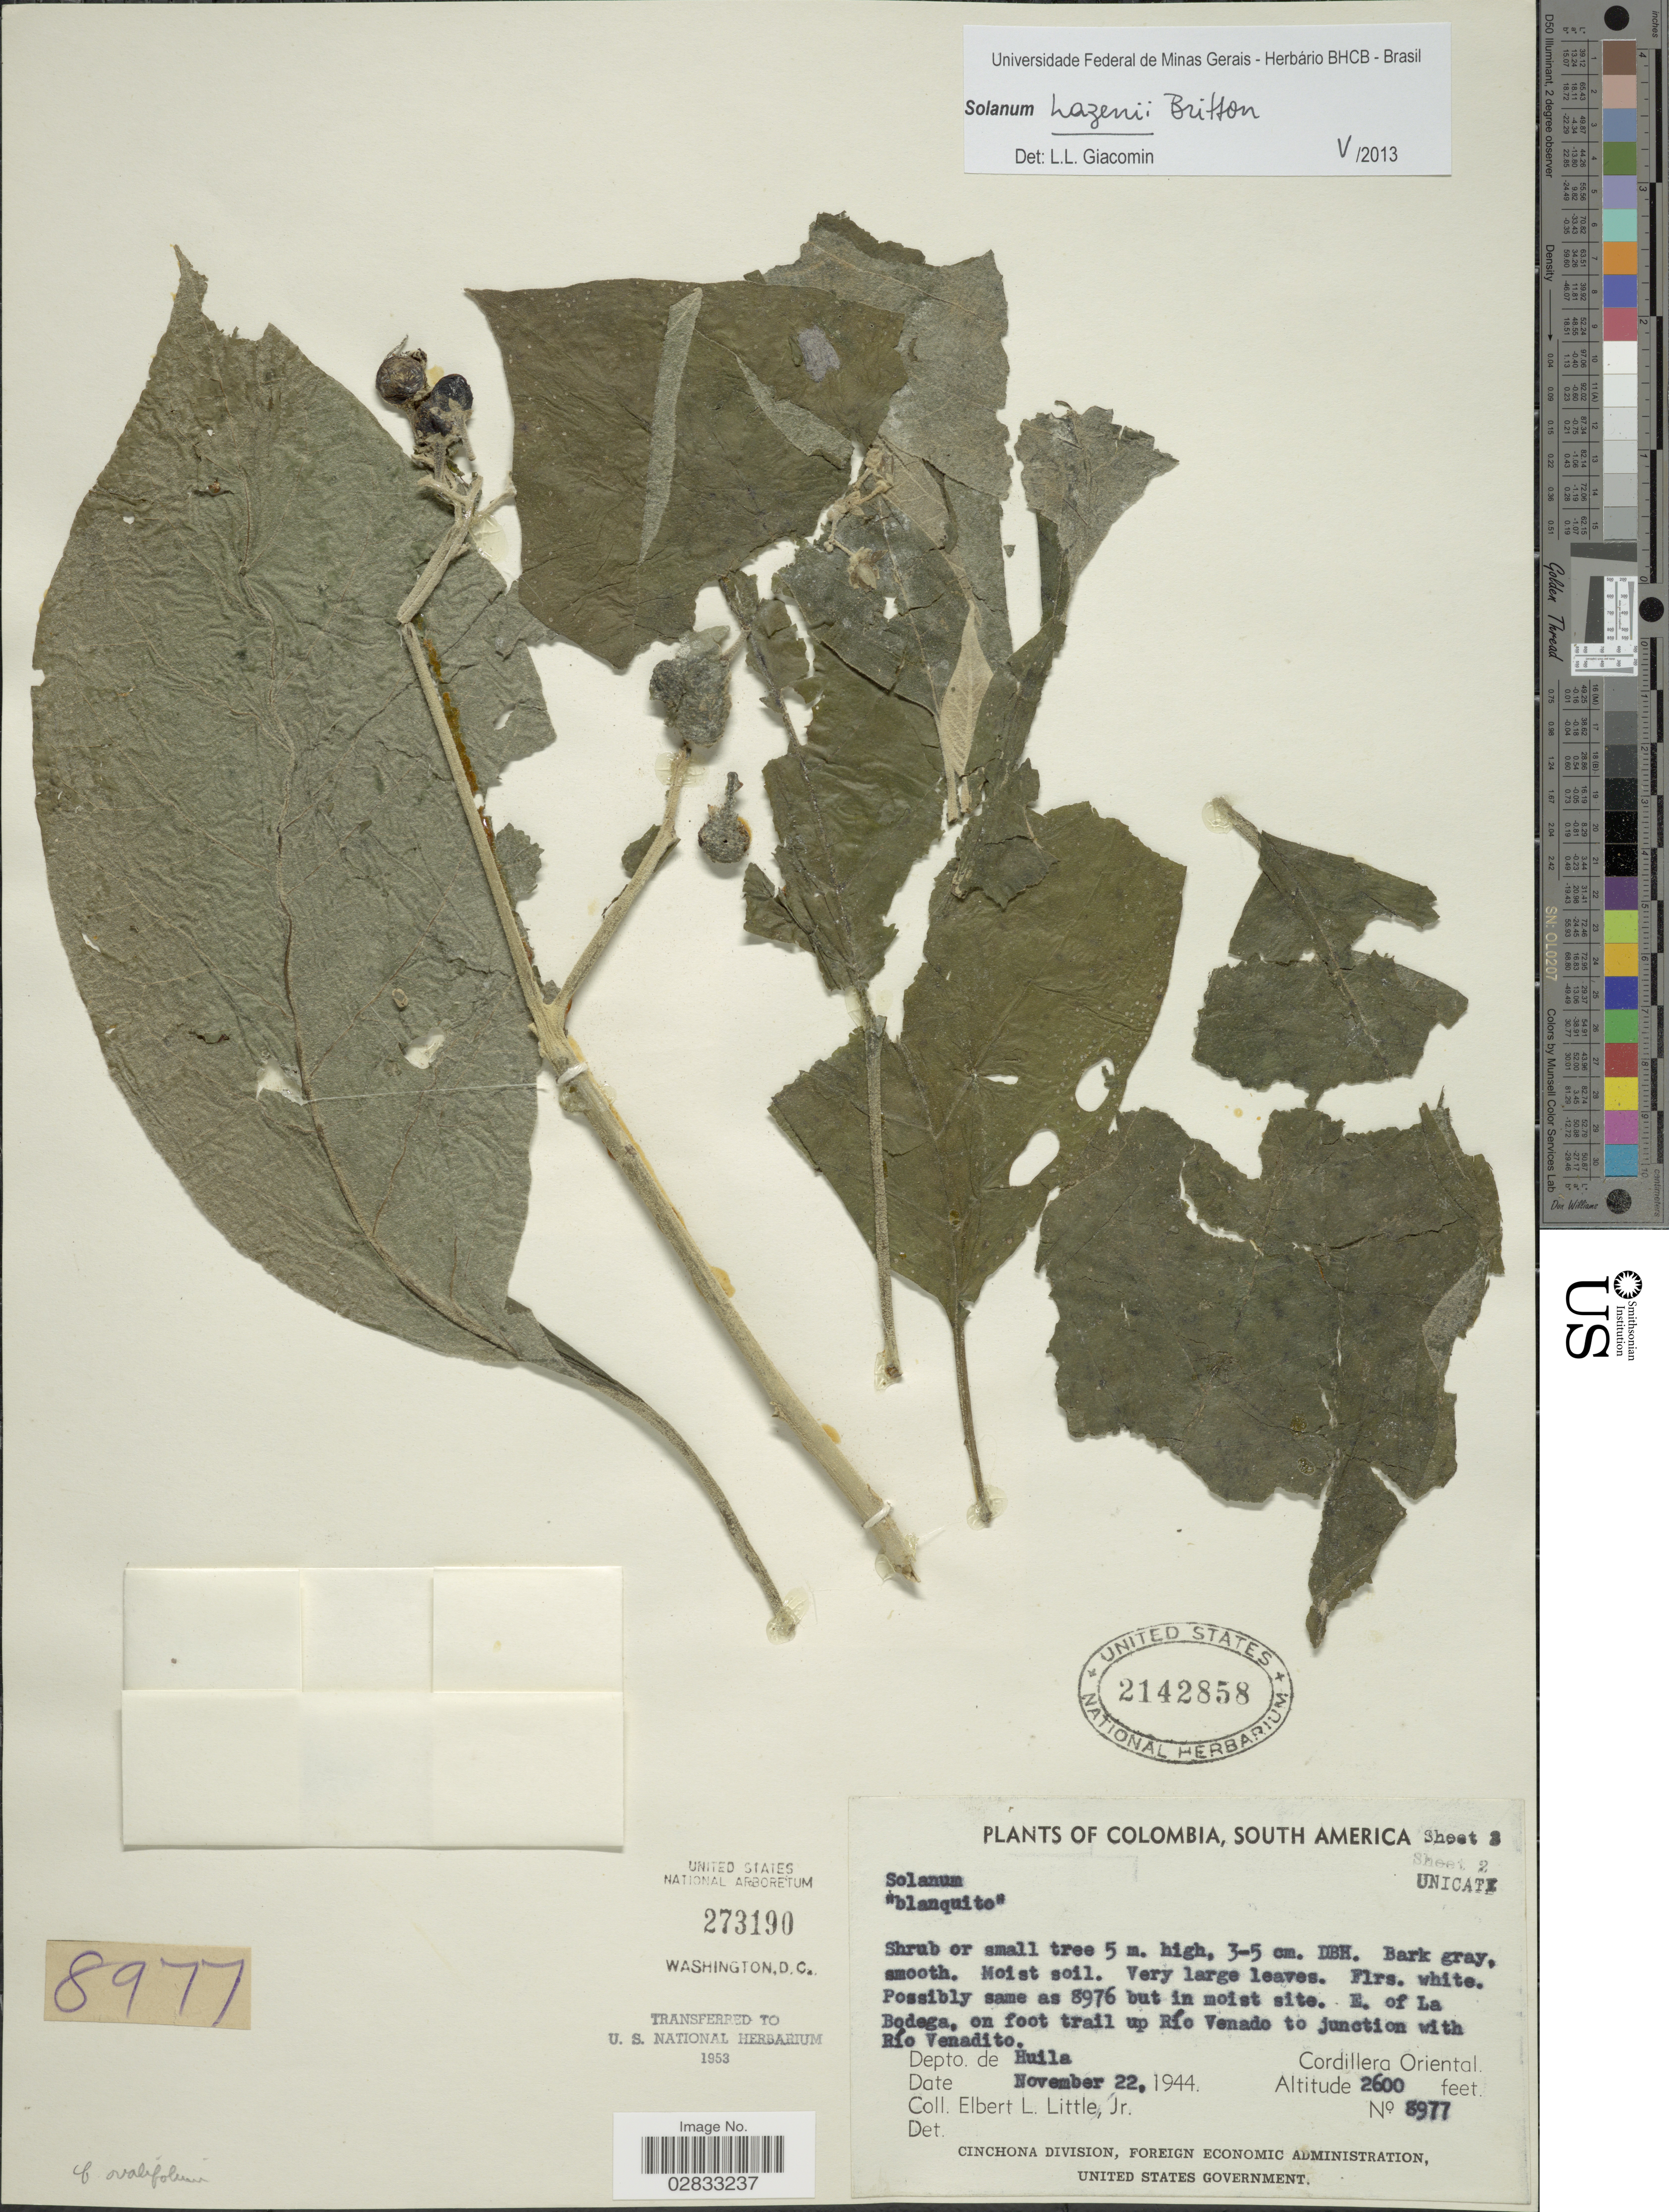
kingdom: Plantae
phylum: Tracheophyta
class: Magnoliopsida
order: Solanales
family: Solanaceae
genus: Solanum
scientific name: Solanum hazenii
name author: Britton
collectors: E. L. Little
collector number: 8977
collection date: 1944-11-22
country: Colombia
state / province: Huila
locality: E. of La Bodega, on foot trail up Río Venado to junction with Río Venadito. Depto. de Huila. Cordillera Oriental.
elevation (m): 792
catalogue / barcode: US 2142858